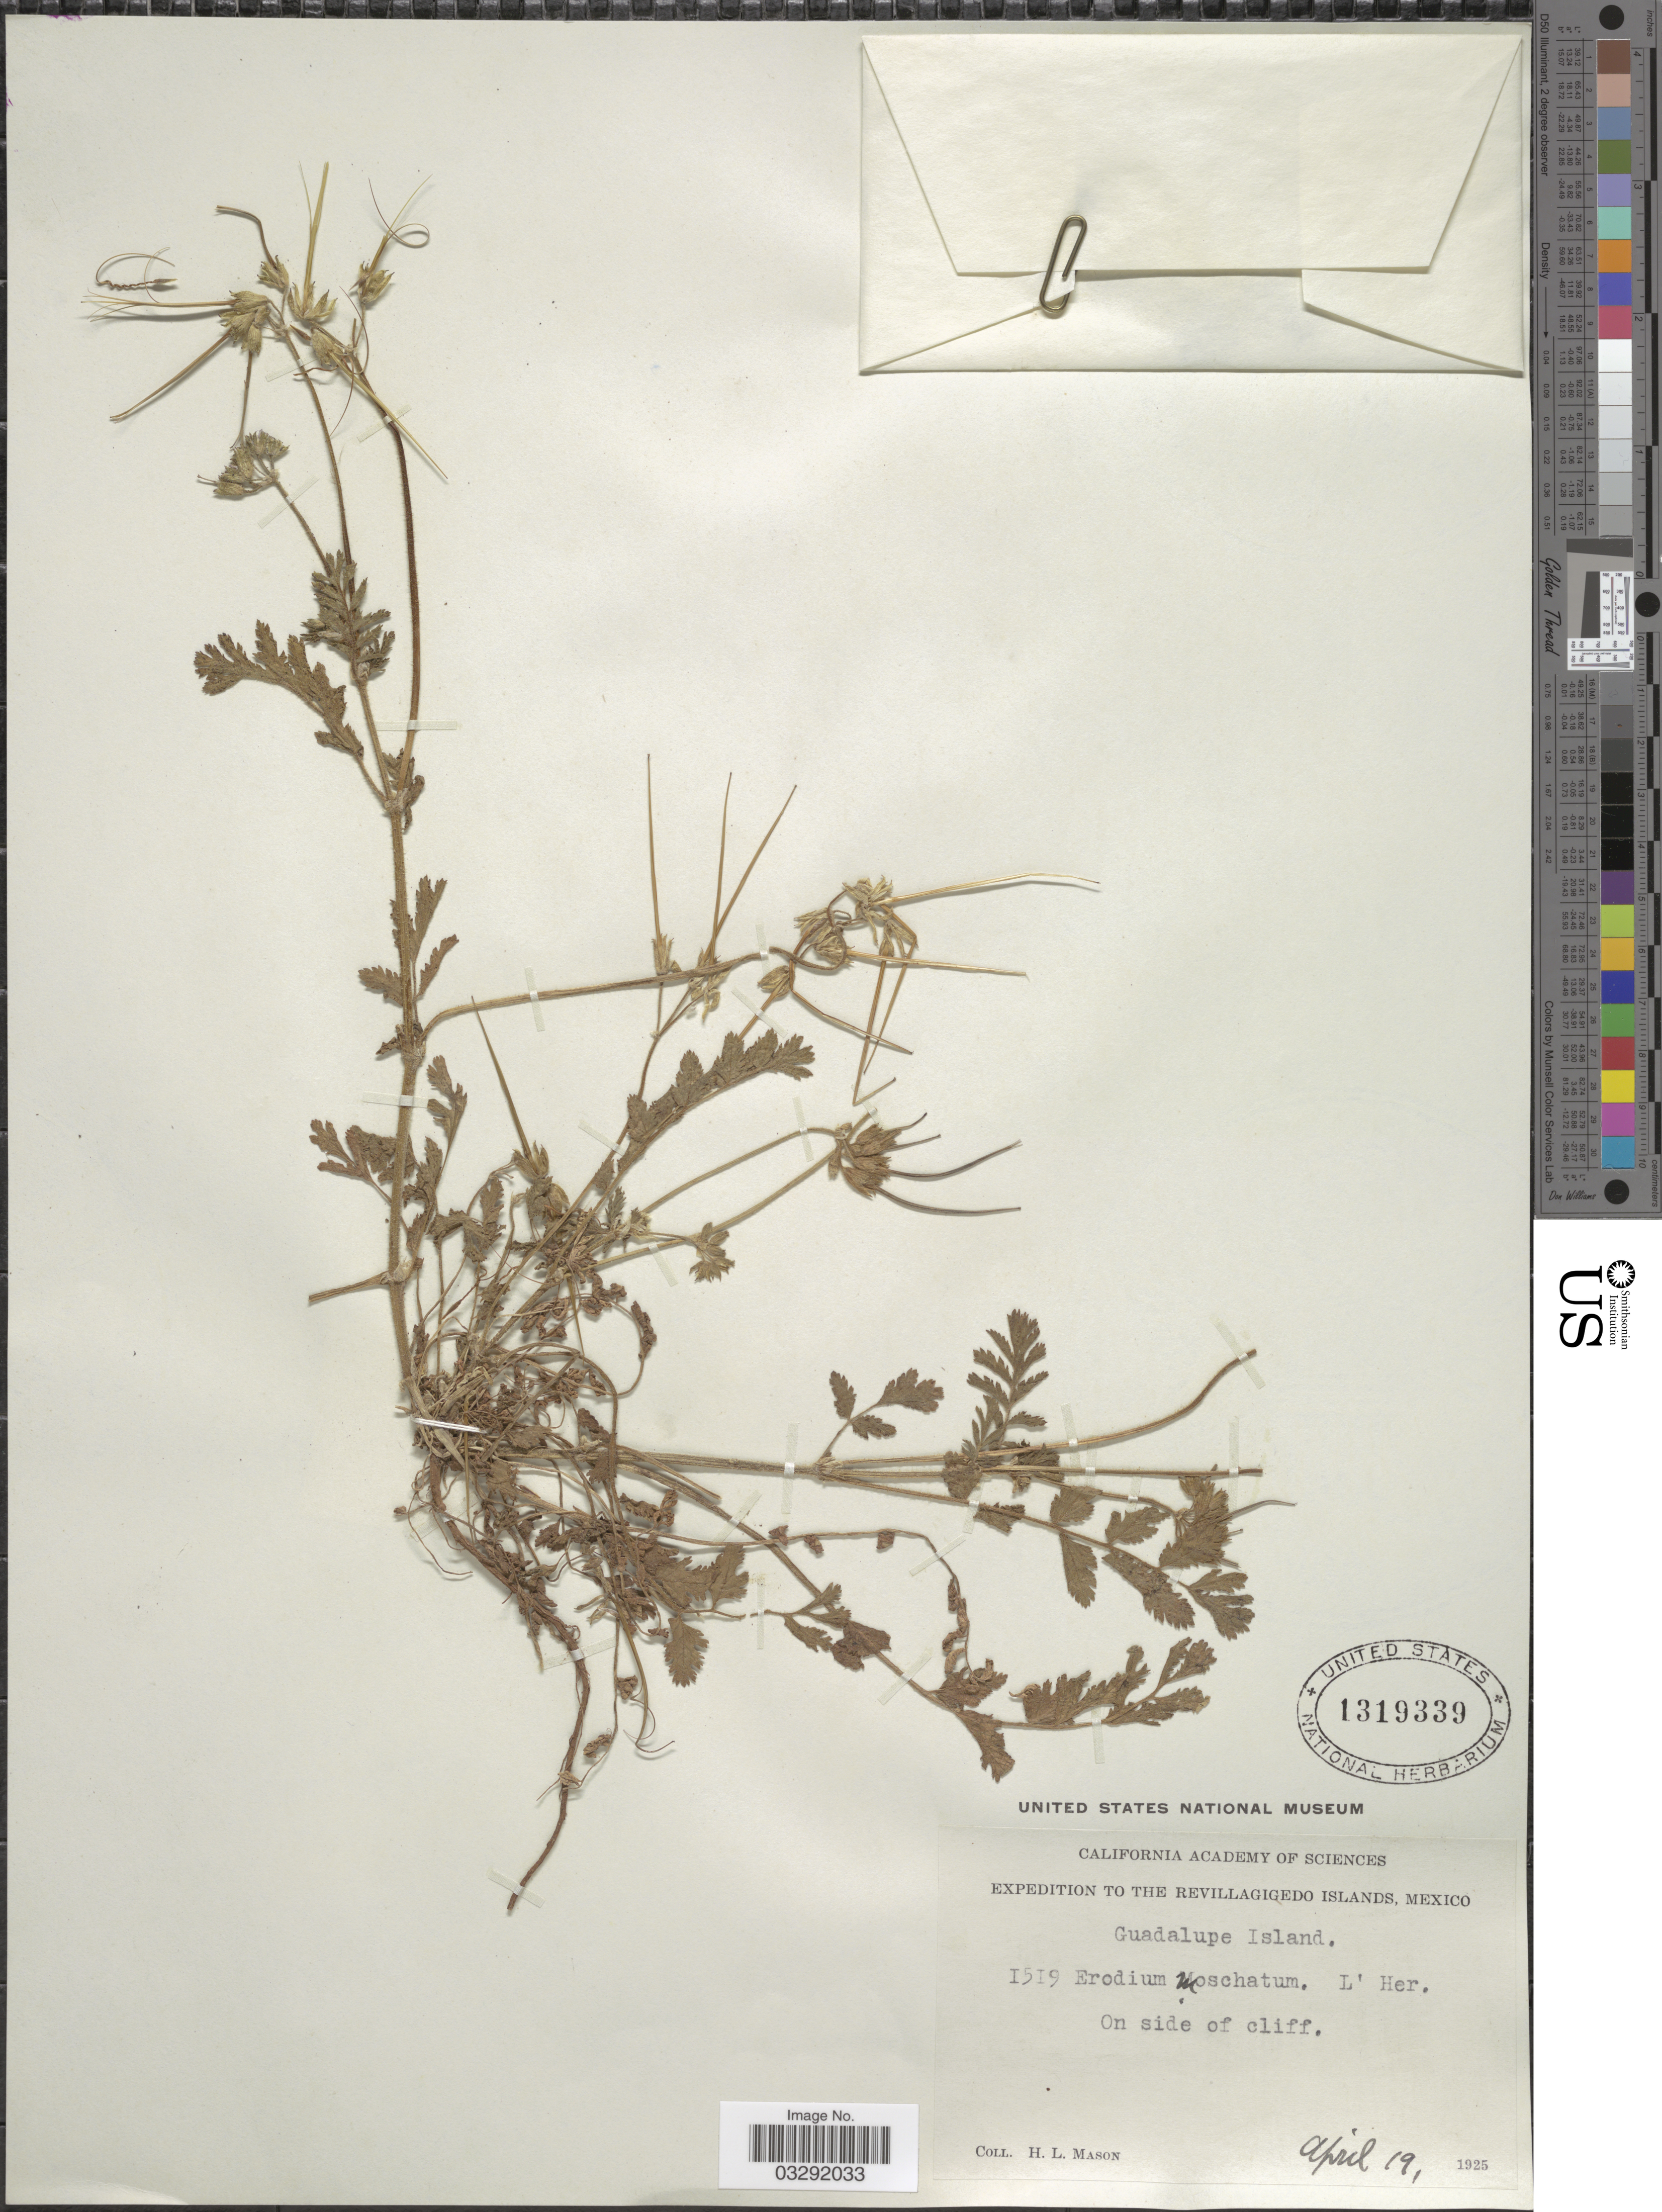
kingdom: Plantae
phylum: Tracheophyta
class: Magnoliopsida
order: Geraniales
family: Geraniaceae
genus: Erodium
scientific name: Erodium moschatum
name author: (L.) L'Hér. ex Aiton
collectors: H. L. Mason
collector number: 1519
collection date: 1925-04-19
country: Mexico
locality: Revillagigedo Islands. Guadalupe Island. On side of cliff.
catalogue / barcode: US 1319339